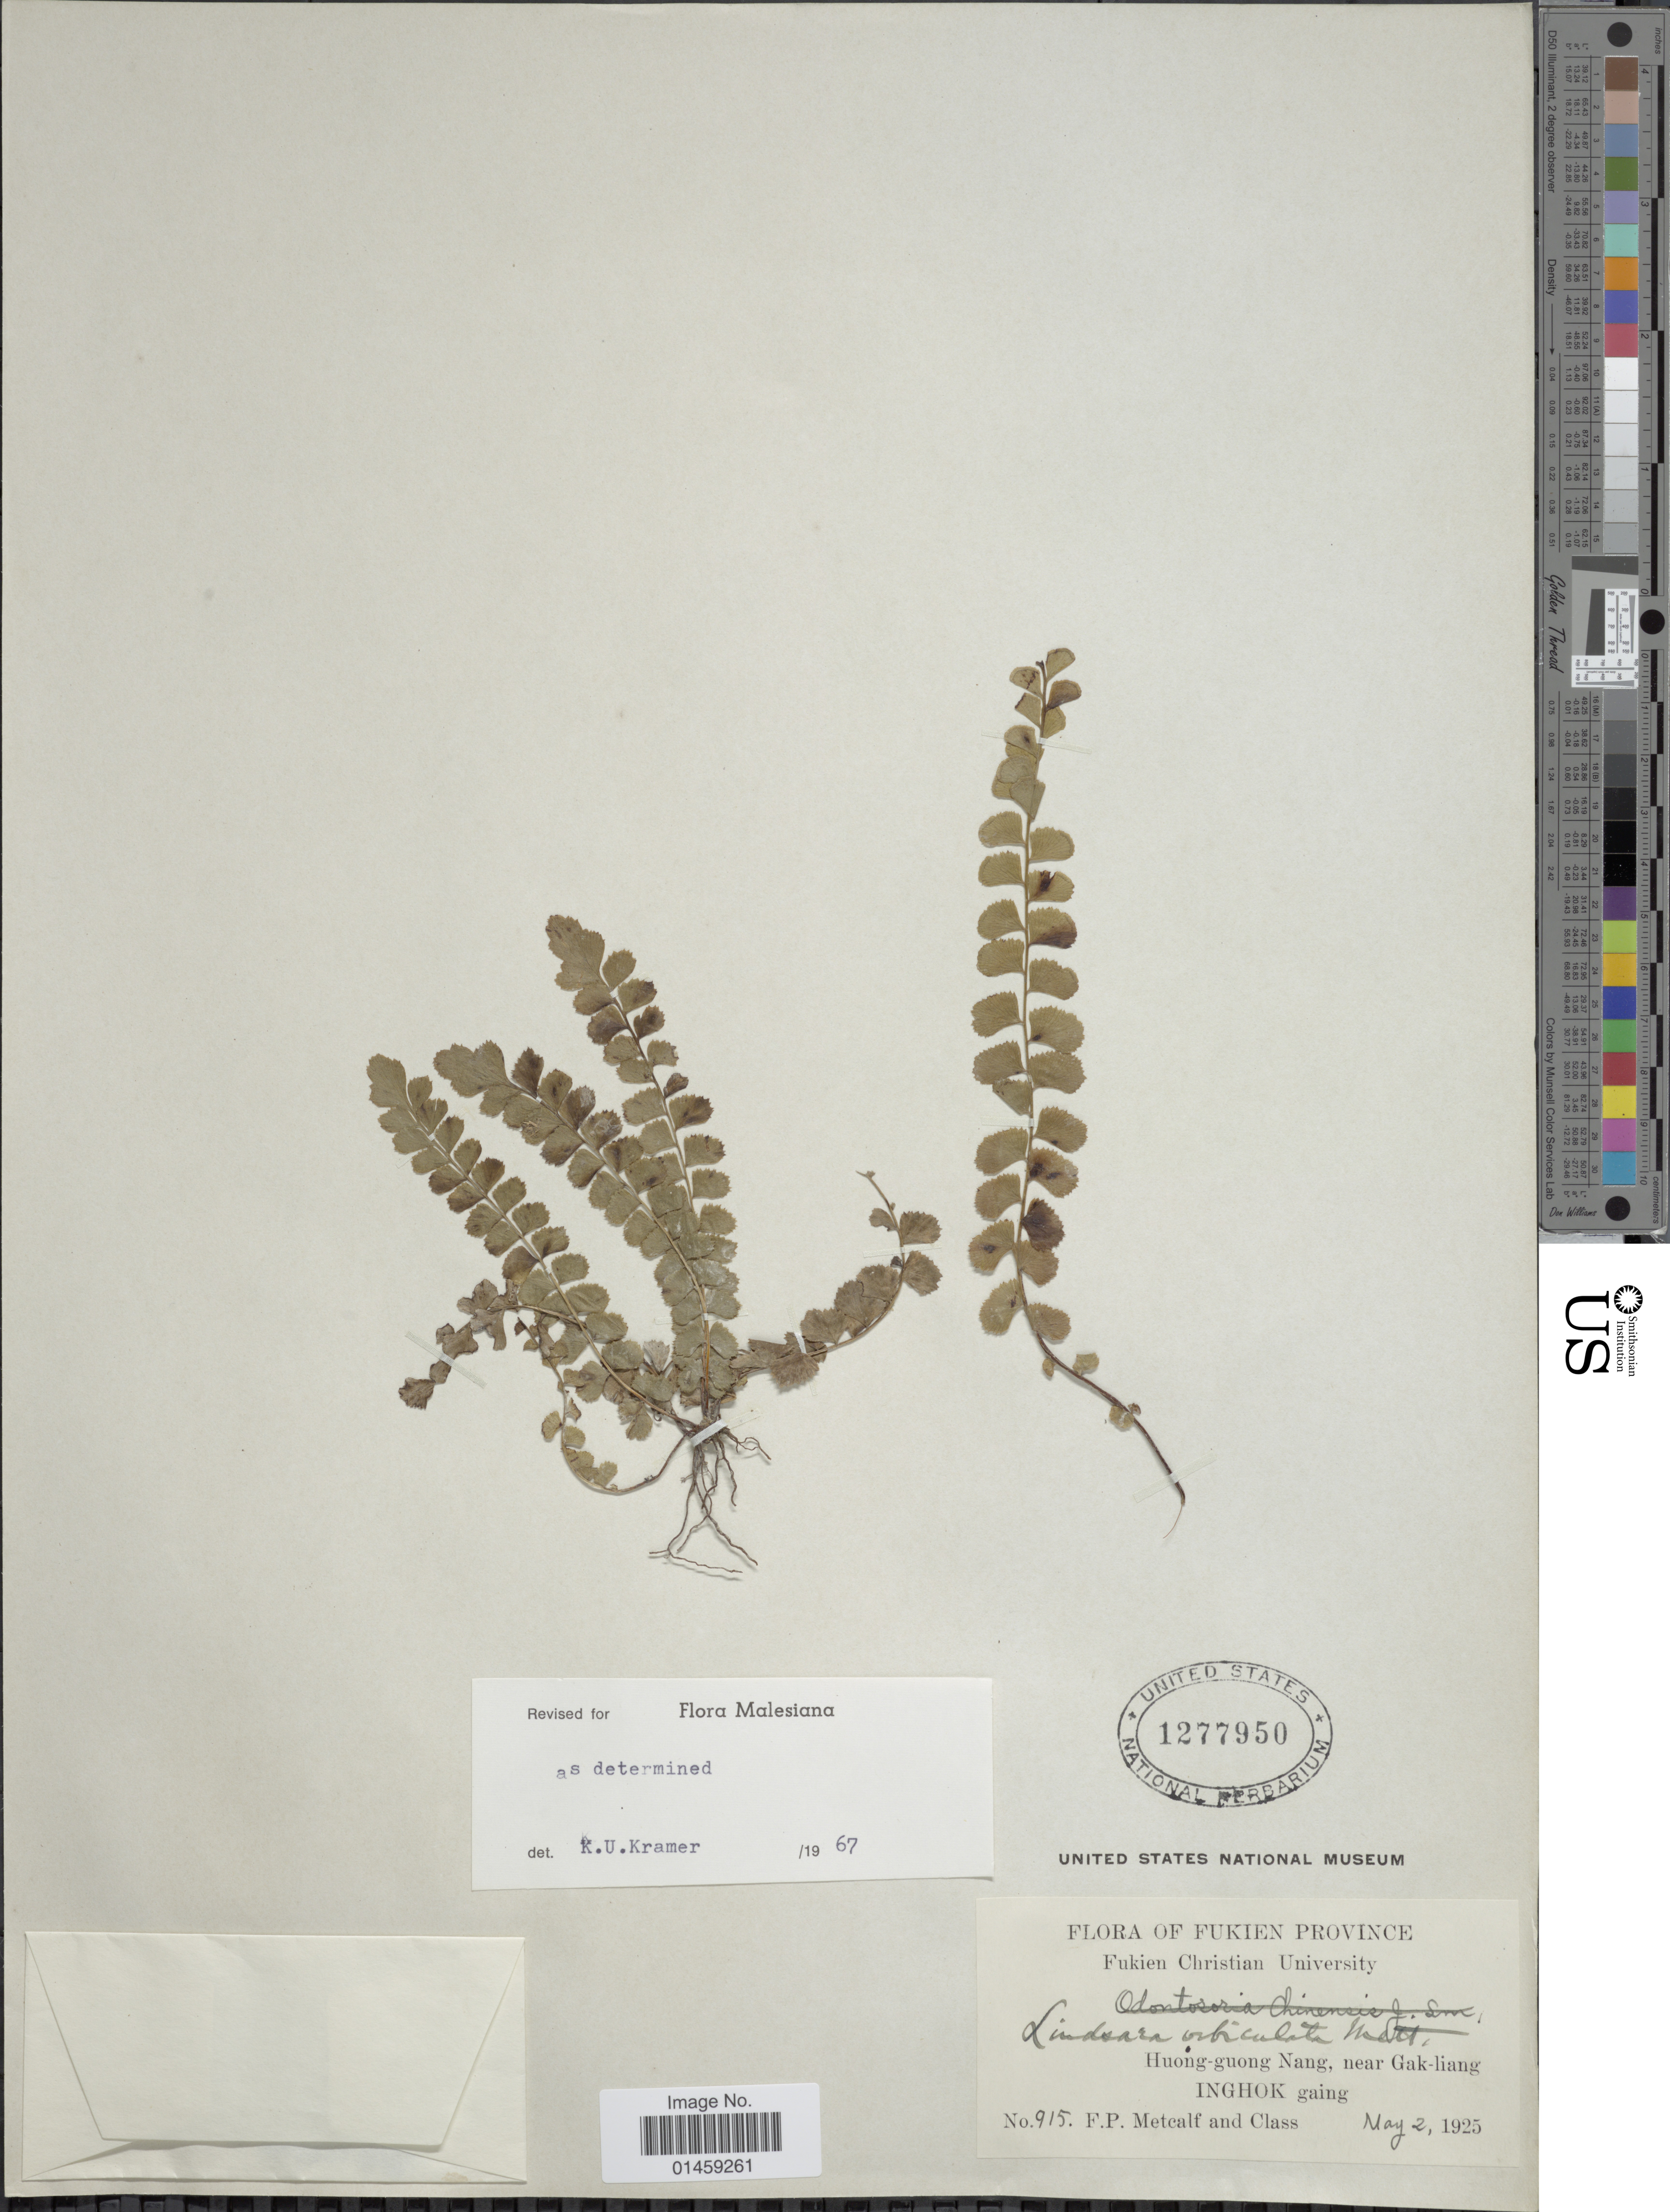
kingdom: Plantae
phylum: Tracheophyta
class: Polypodiopsida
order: Polypodiales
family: Lindsaeaceae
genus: Lindsaea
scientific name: Lindsaea orbiculata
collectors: F. Metcalf & Class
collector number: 915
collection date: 1925-05-02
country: China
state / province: Fujian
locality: Fukien Province. Huong-guong Nang, near Gak-liang. Inghok gaing.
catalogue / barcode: US 1277950